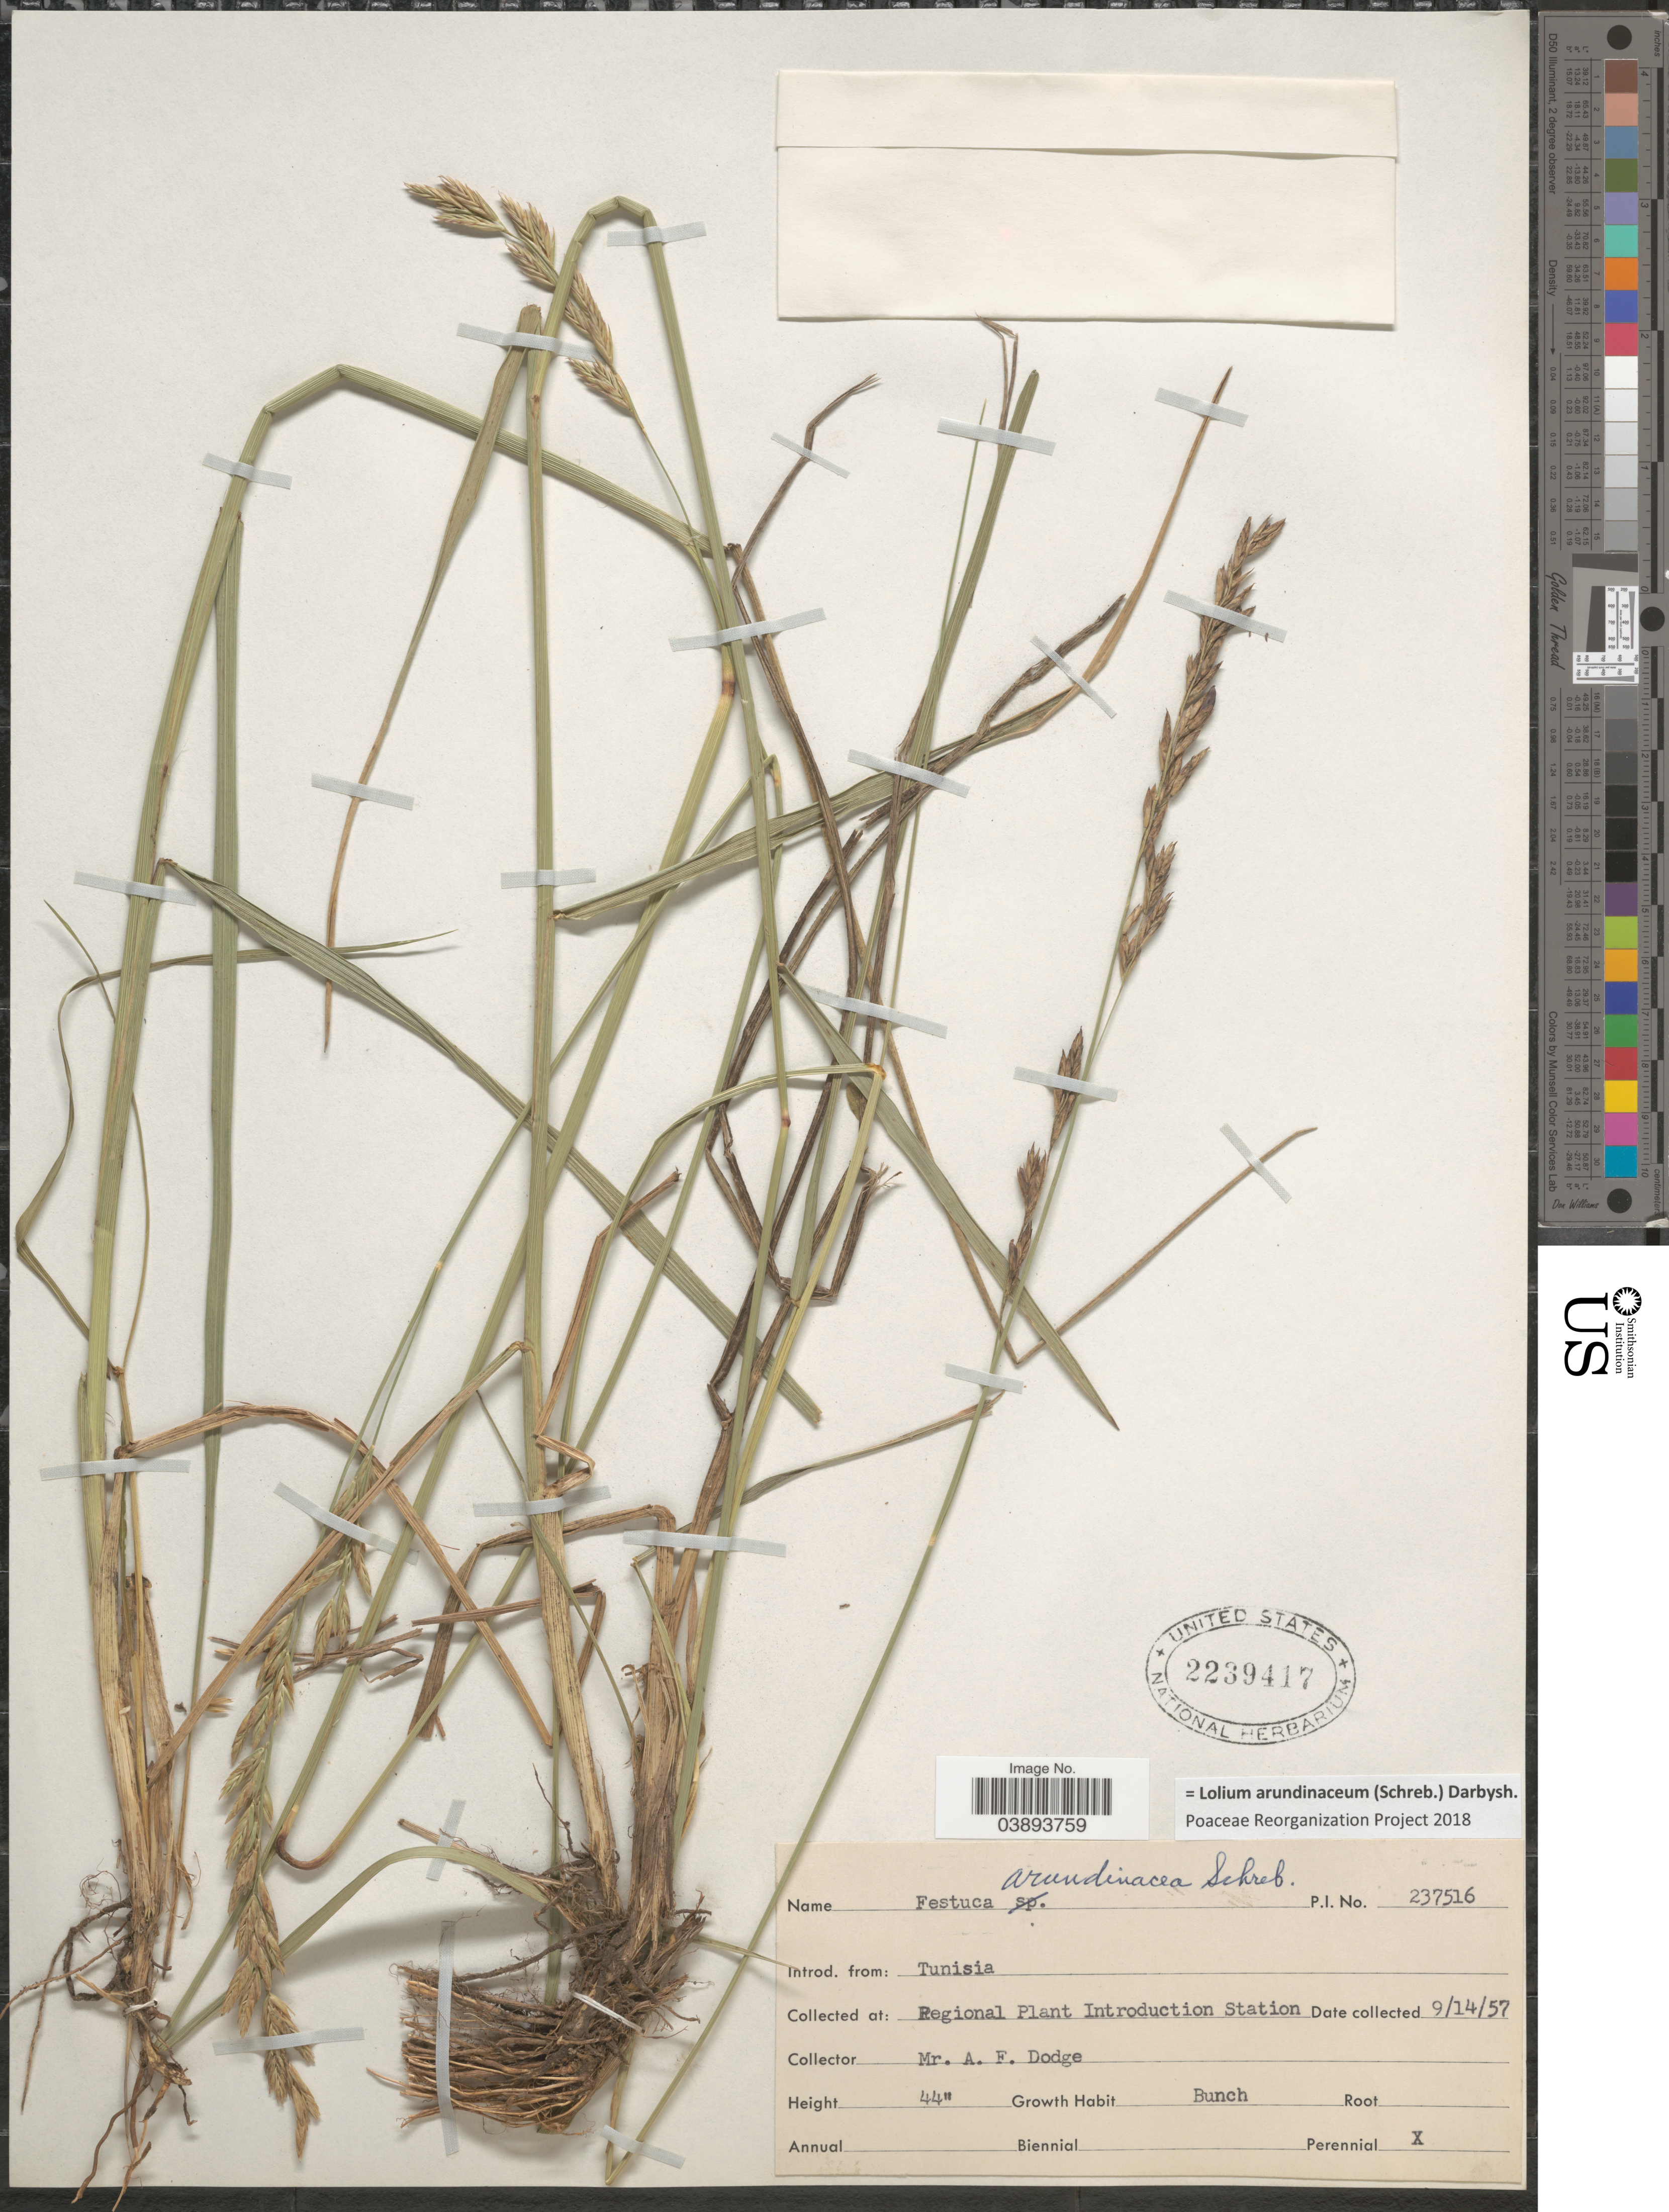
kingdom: Plantae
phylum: Tracheophyta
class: Liliopsida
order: Poales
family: Poaceae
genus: Lolium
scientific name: Lolium arundinaceum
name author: (Schreb.) Darbysh.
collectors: A. Dodge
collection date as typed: Transcribed d/m/y: 14/9/57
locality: Regional Plant Introduction Station.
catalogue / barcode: US 2239417